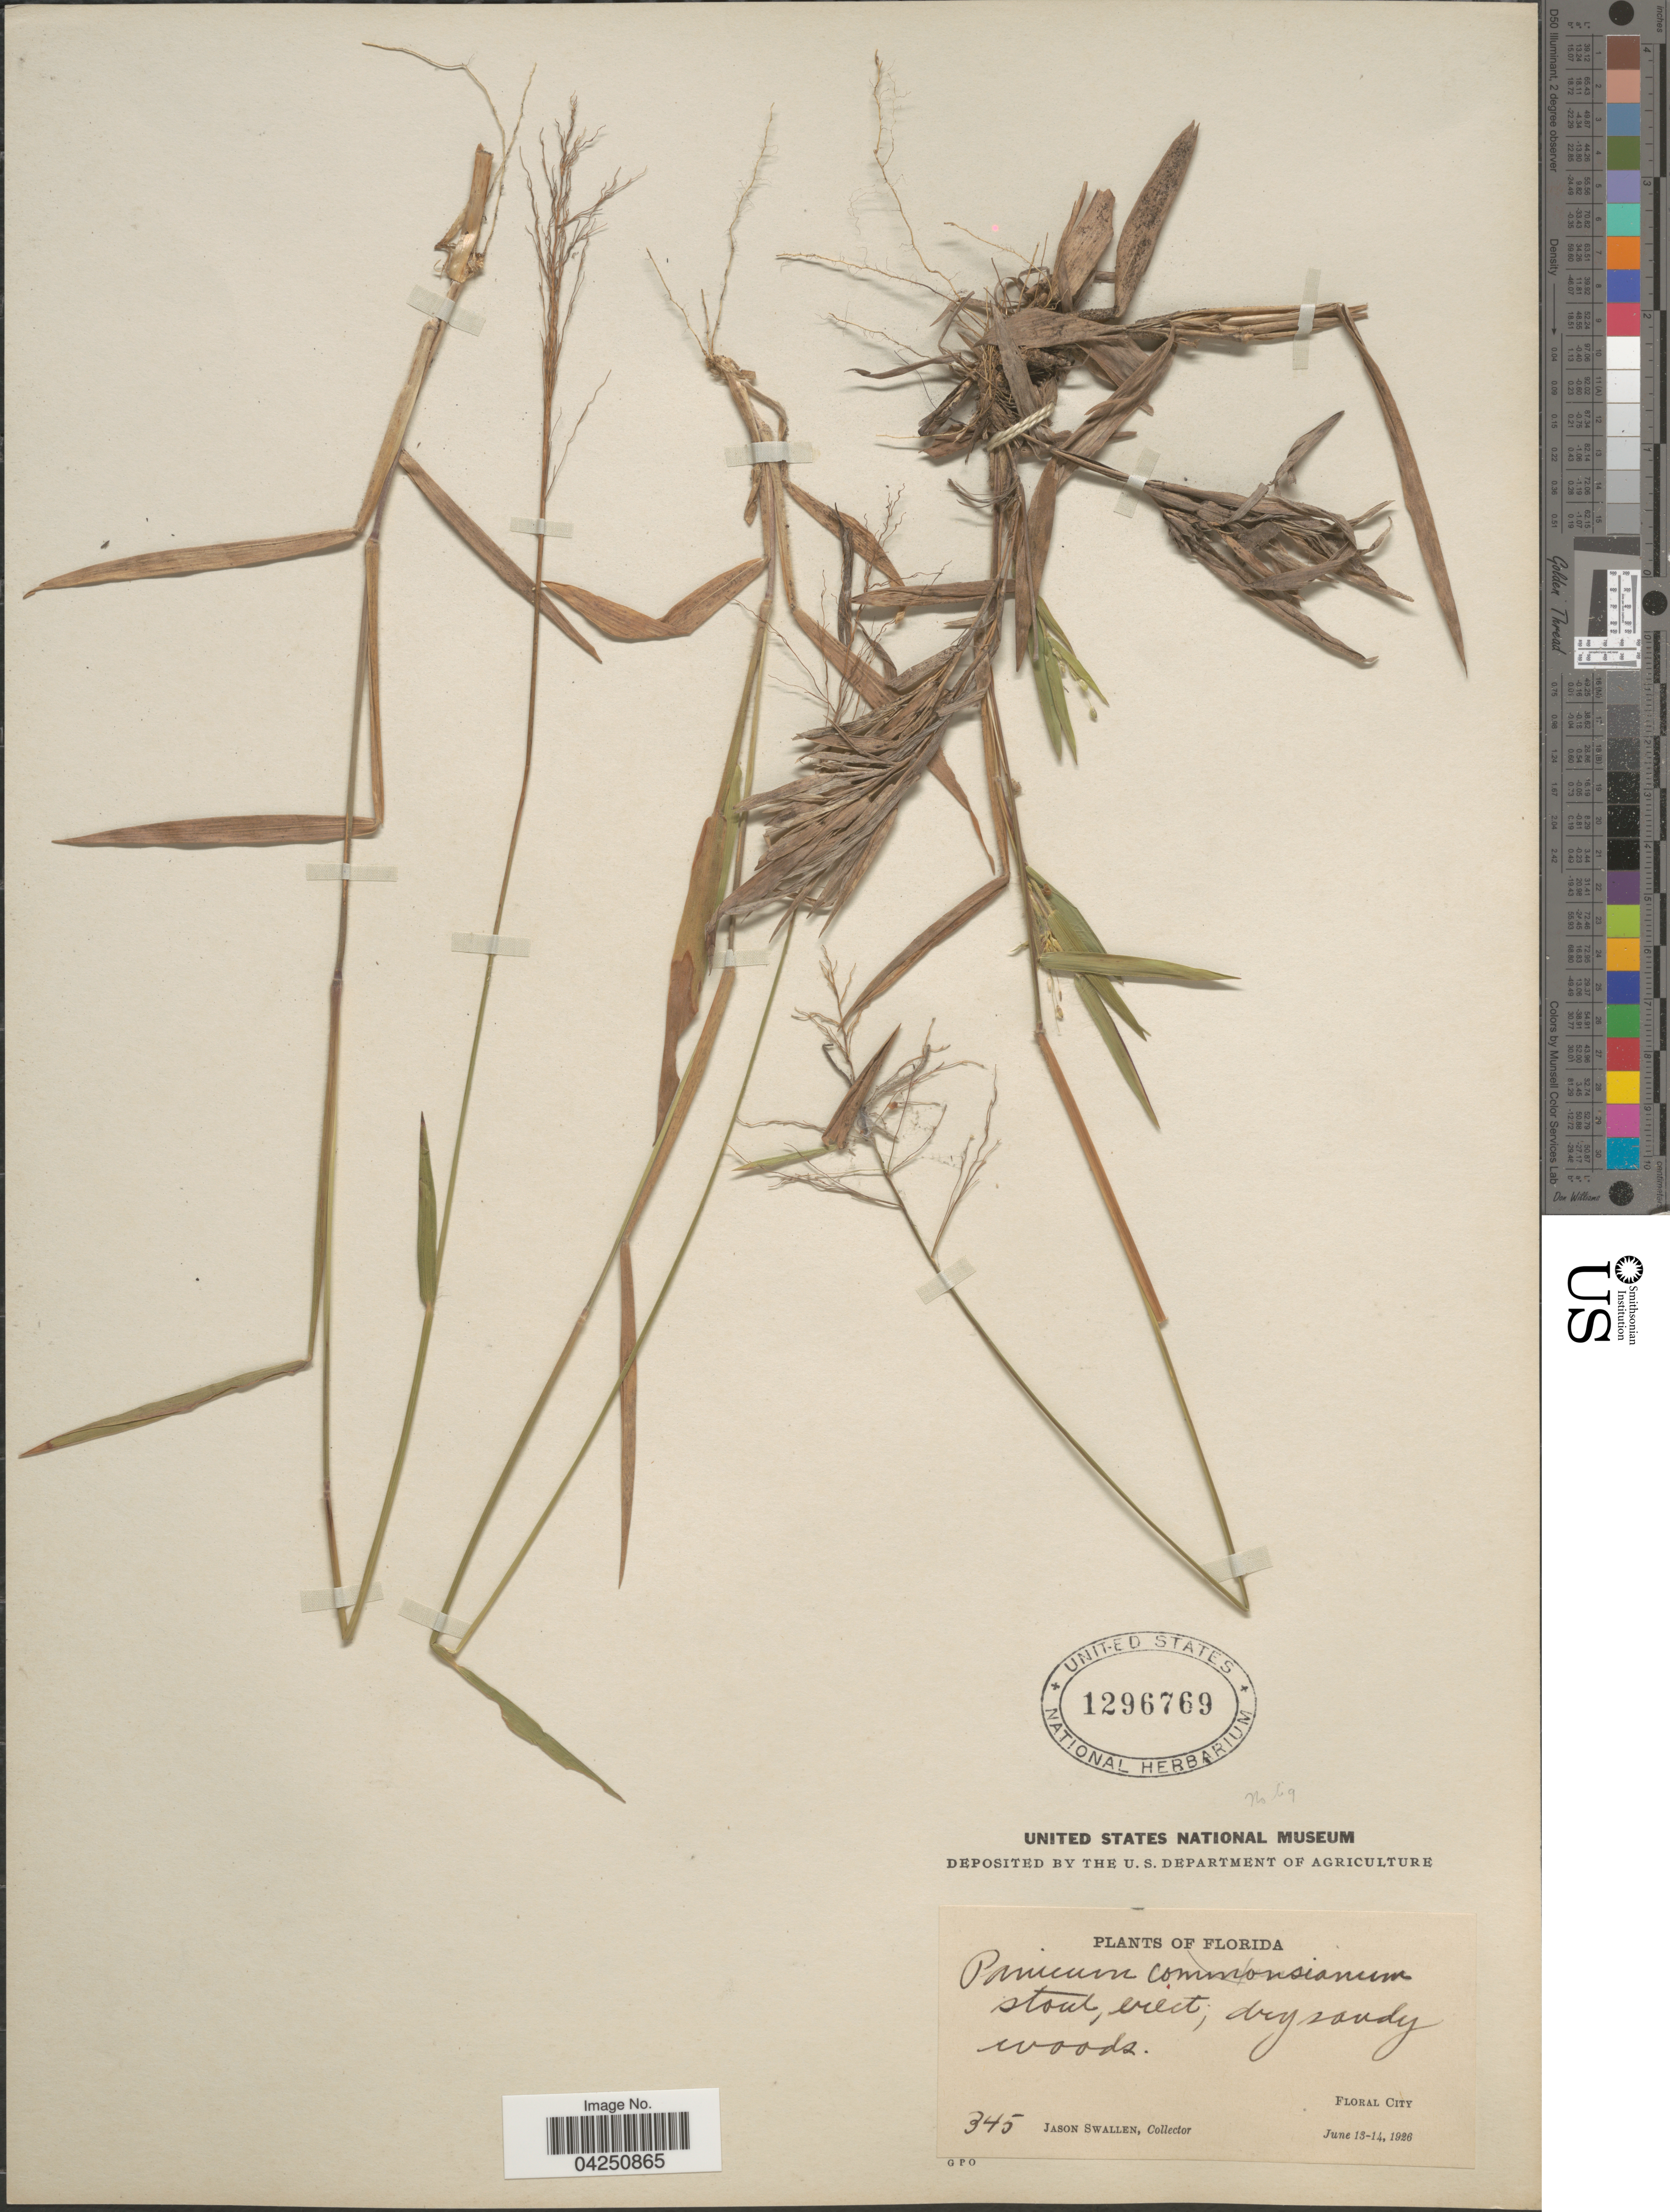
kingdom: Plantae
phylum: Tracheophyta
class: Liliopsida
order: Poales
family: Poaceae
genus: Dichanthelium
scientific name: Dichanthelium acuminatum var. acuminatum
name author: (Sw.) Gould & C.A. Clark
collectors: J. R. Swallen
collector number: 345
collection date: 1926-06-13/1926-06-14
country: United States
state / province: Florida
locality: Floral City.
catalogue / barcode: US 1296769